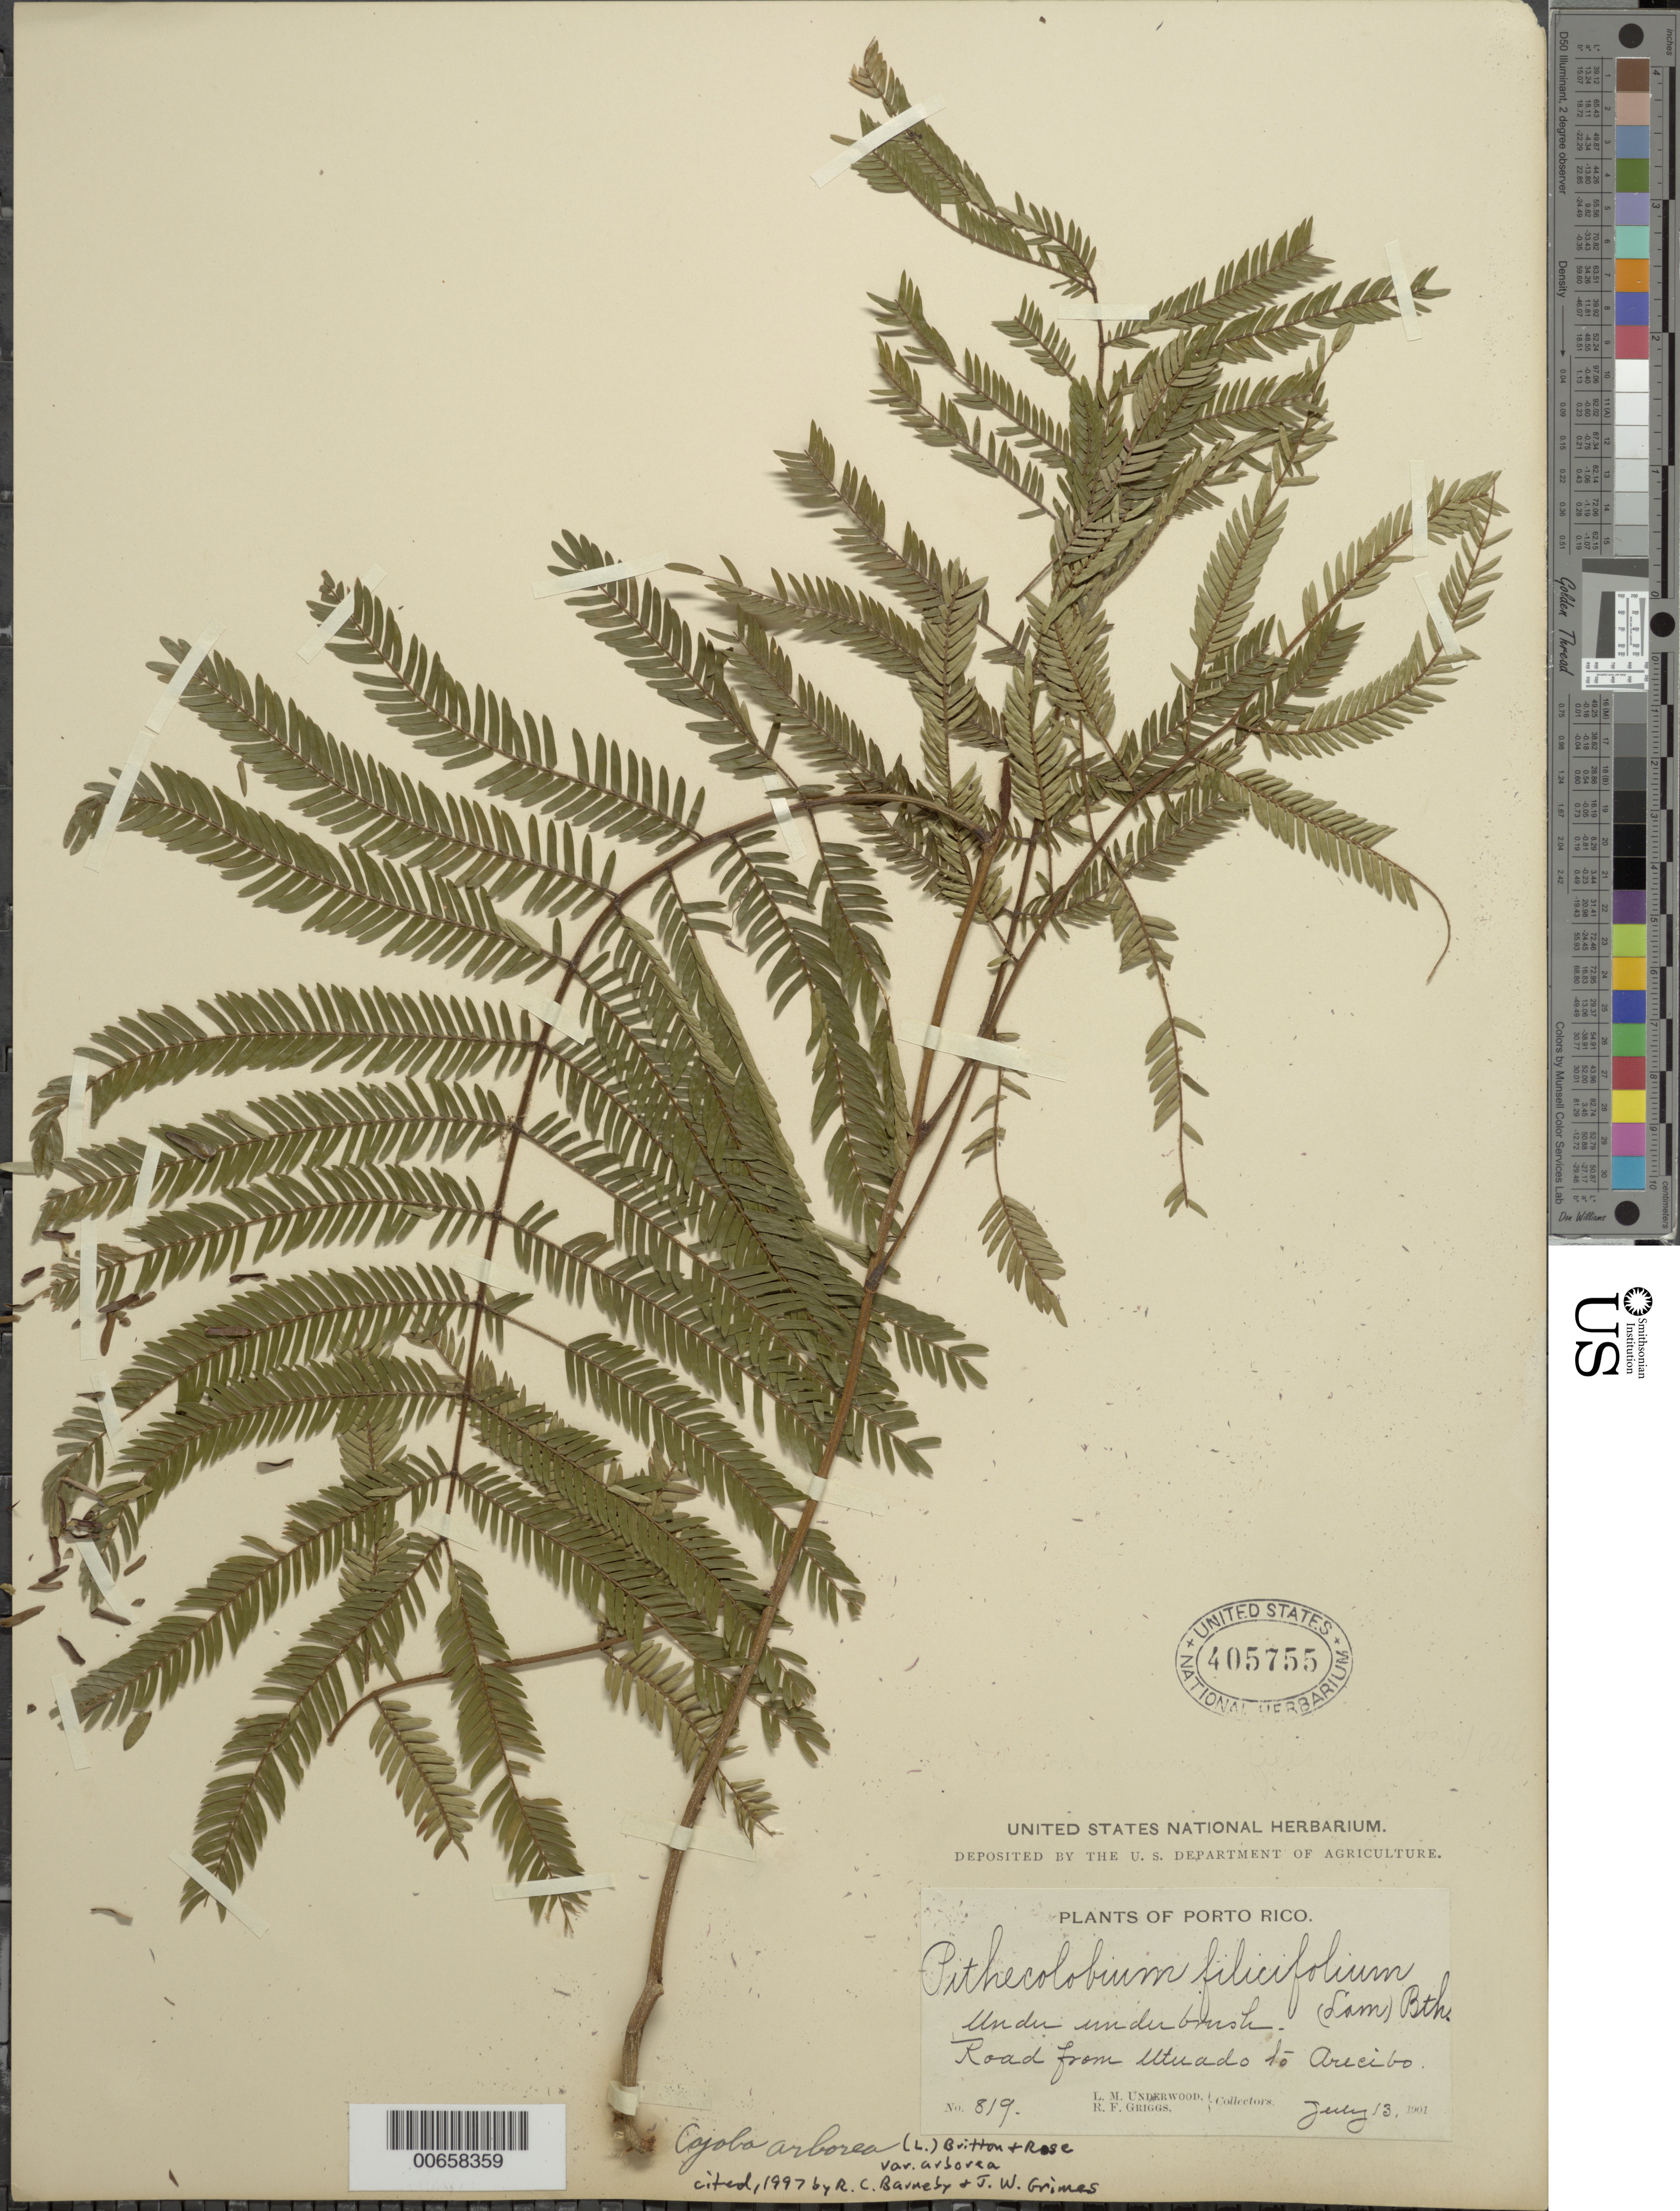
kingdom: Plantae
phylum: Tracheophyta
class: Magnoliopsida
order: Fabales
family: Fabaceae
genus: Cojoba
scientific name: Cojoba arborea var. arborea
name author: (L.) Britton & Rose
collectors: L. M. Underwood & R. F. Griggs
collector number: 819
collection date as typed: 13 Jul 1901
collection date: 1901-07-13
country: Puerto Rico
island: Greater Antilles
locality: Utuado to Arecibo, Rd from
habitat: Under underbrush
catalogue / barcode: US 405755